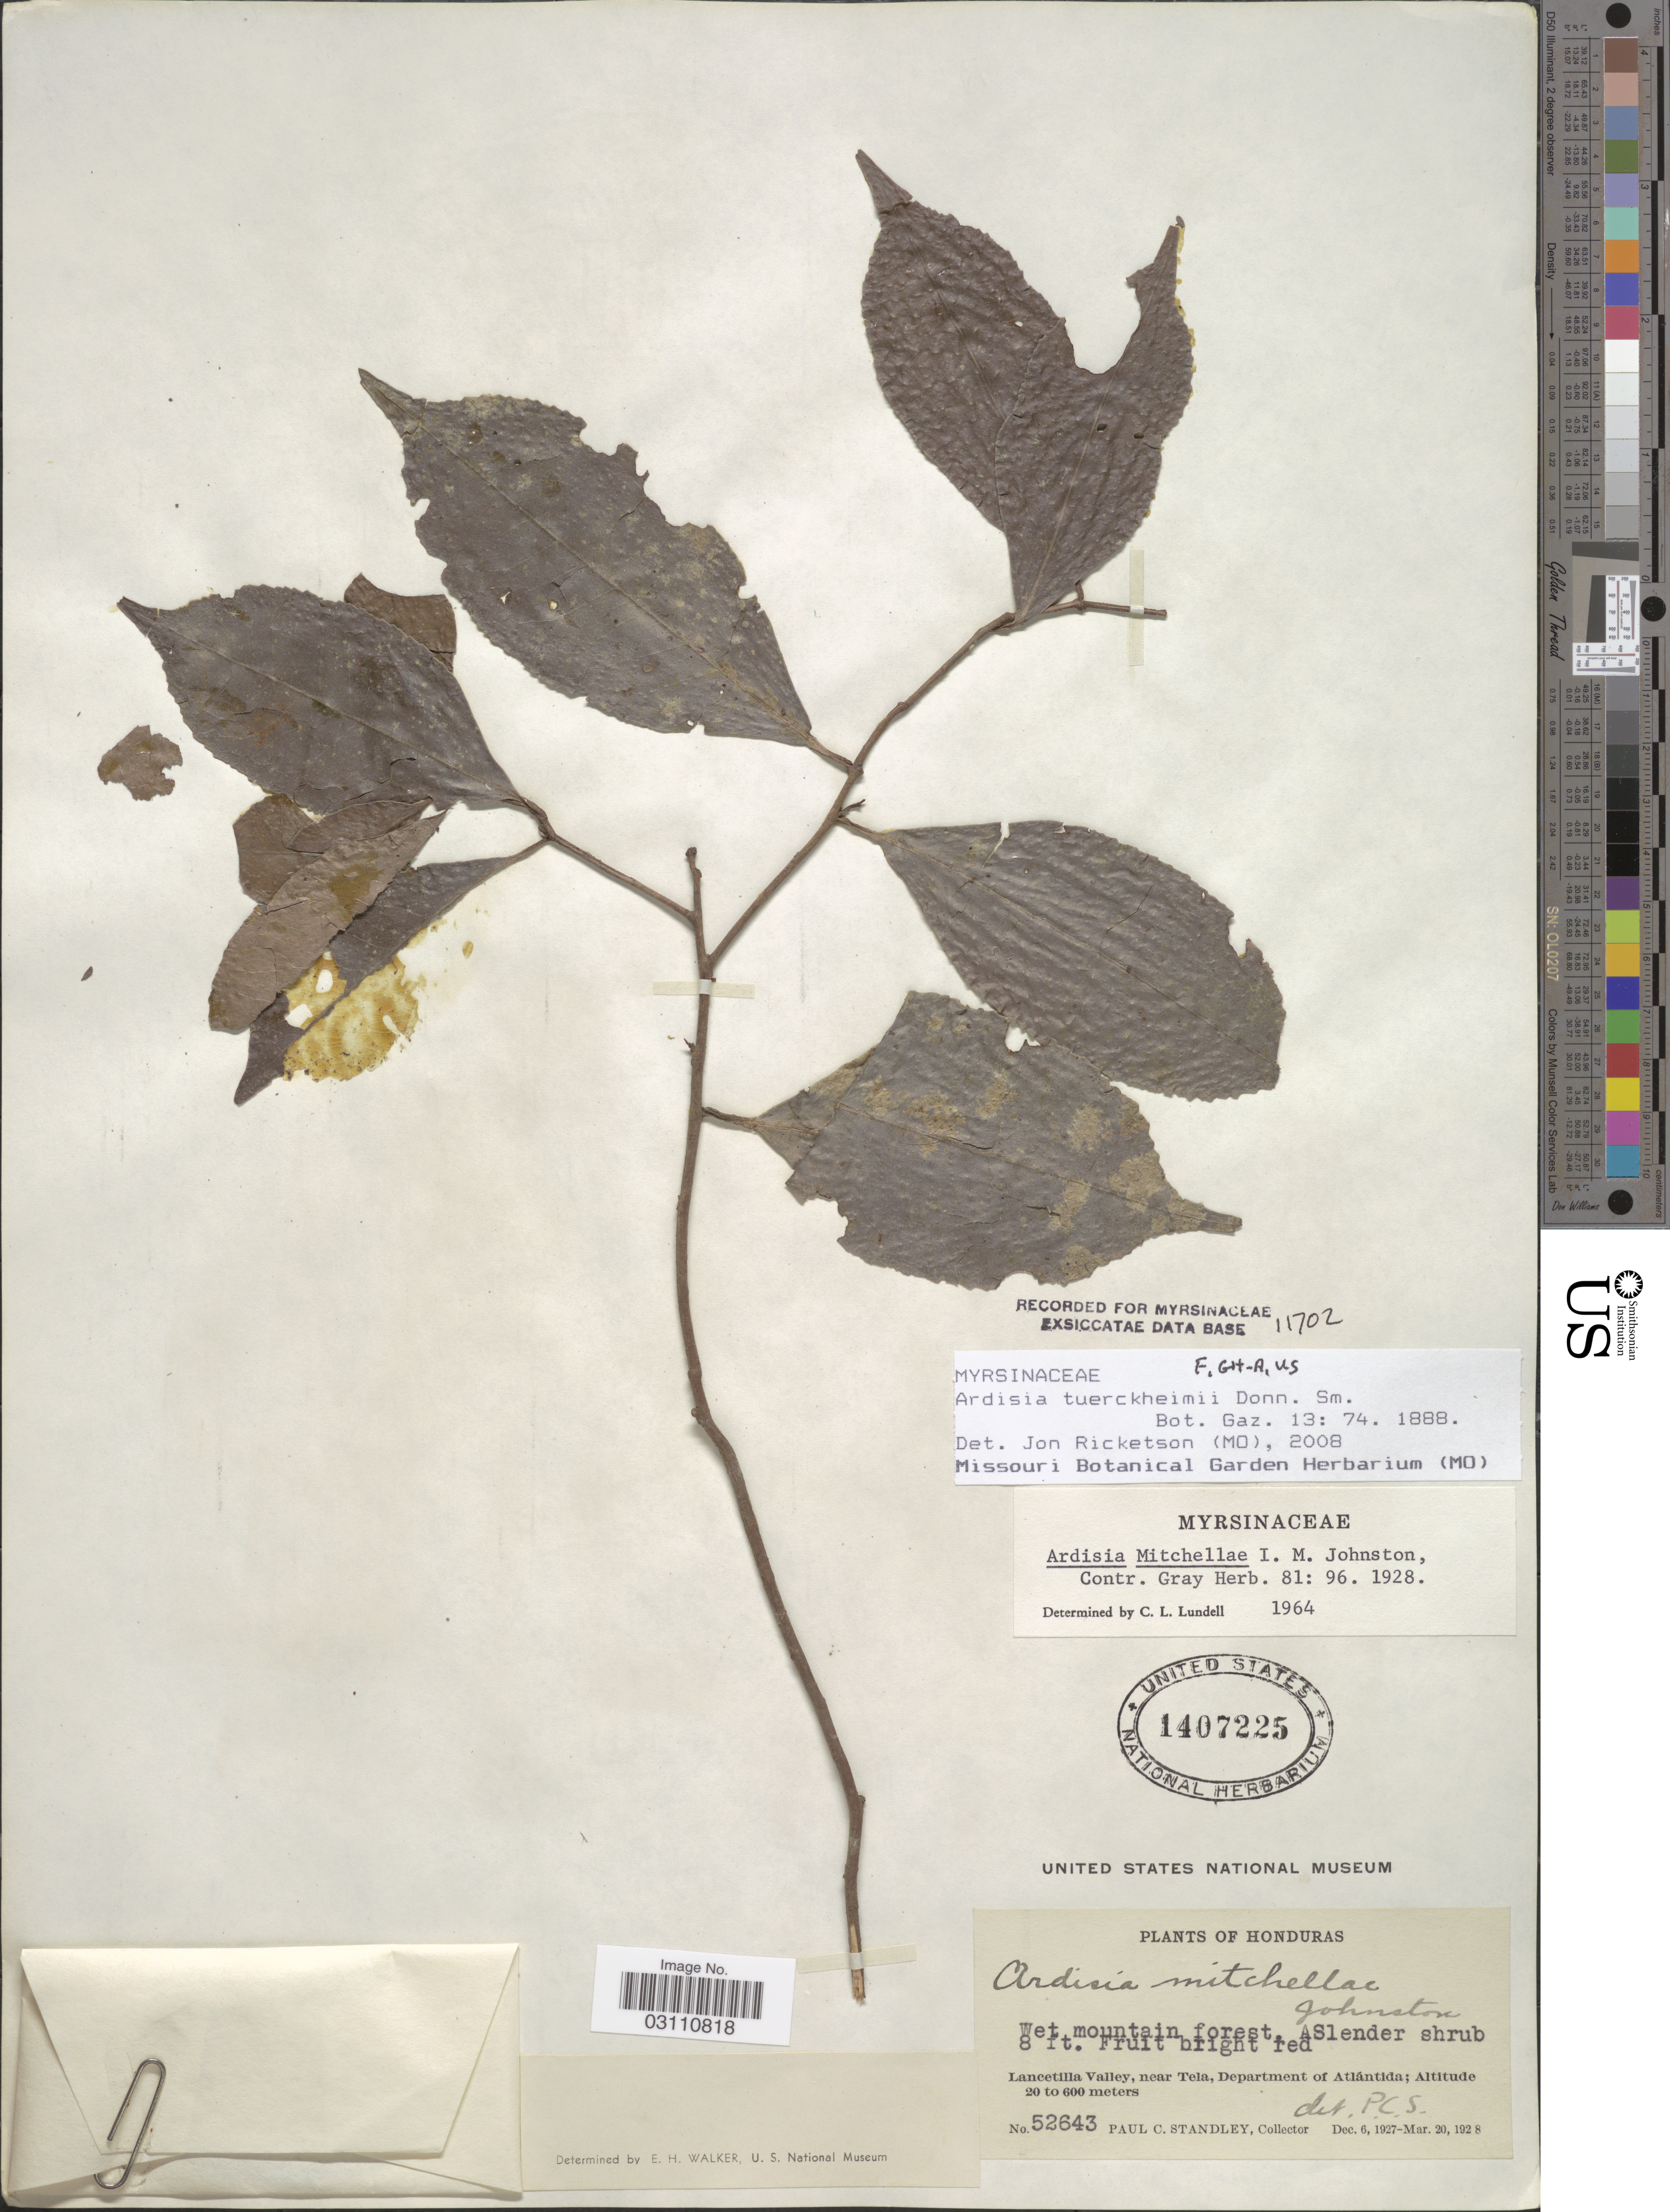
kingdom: Plantae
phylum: Tracheophyta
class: Magnoliopsida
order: Ericales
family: Primulaceae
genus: Ardisia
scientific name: Ardisia tuerckheimii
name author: Donn. Sm.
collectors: P. C. Standley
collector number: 52643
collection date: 1927-12-06/1928-03-20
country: Honduras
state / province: Atlántida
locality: Lancetilla Valley, near Tela, Department of Atlántida.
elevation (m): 20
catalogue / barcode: US 1407225